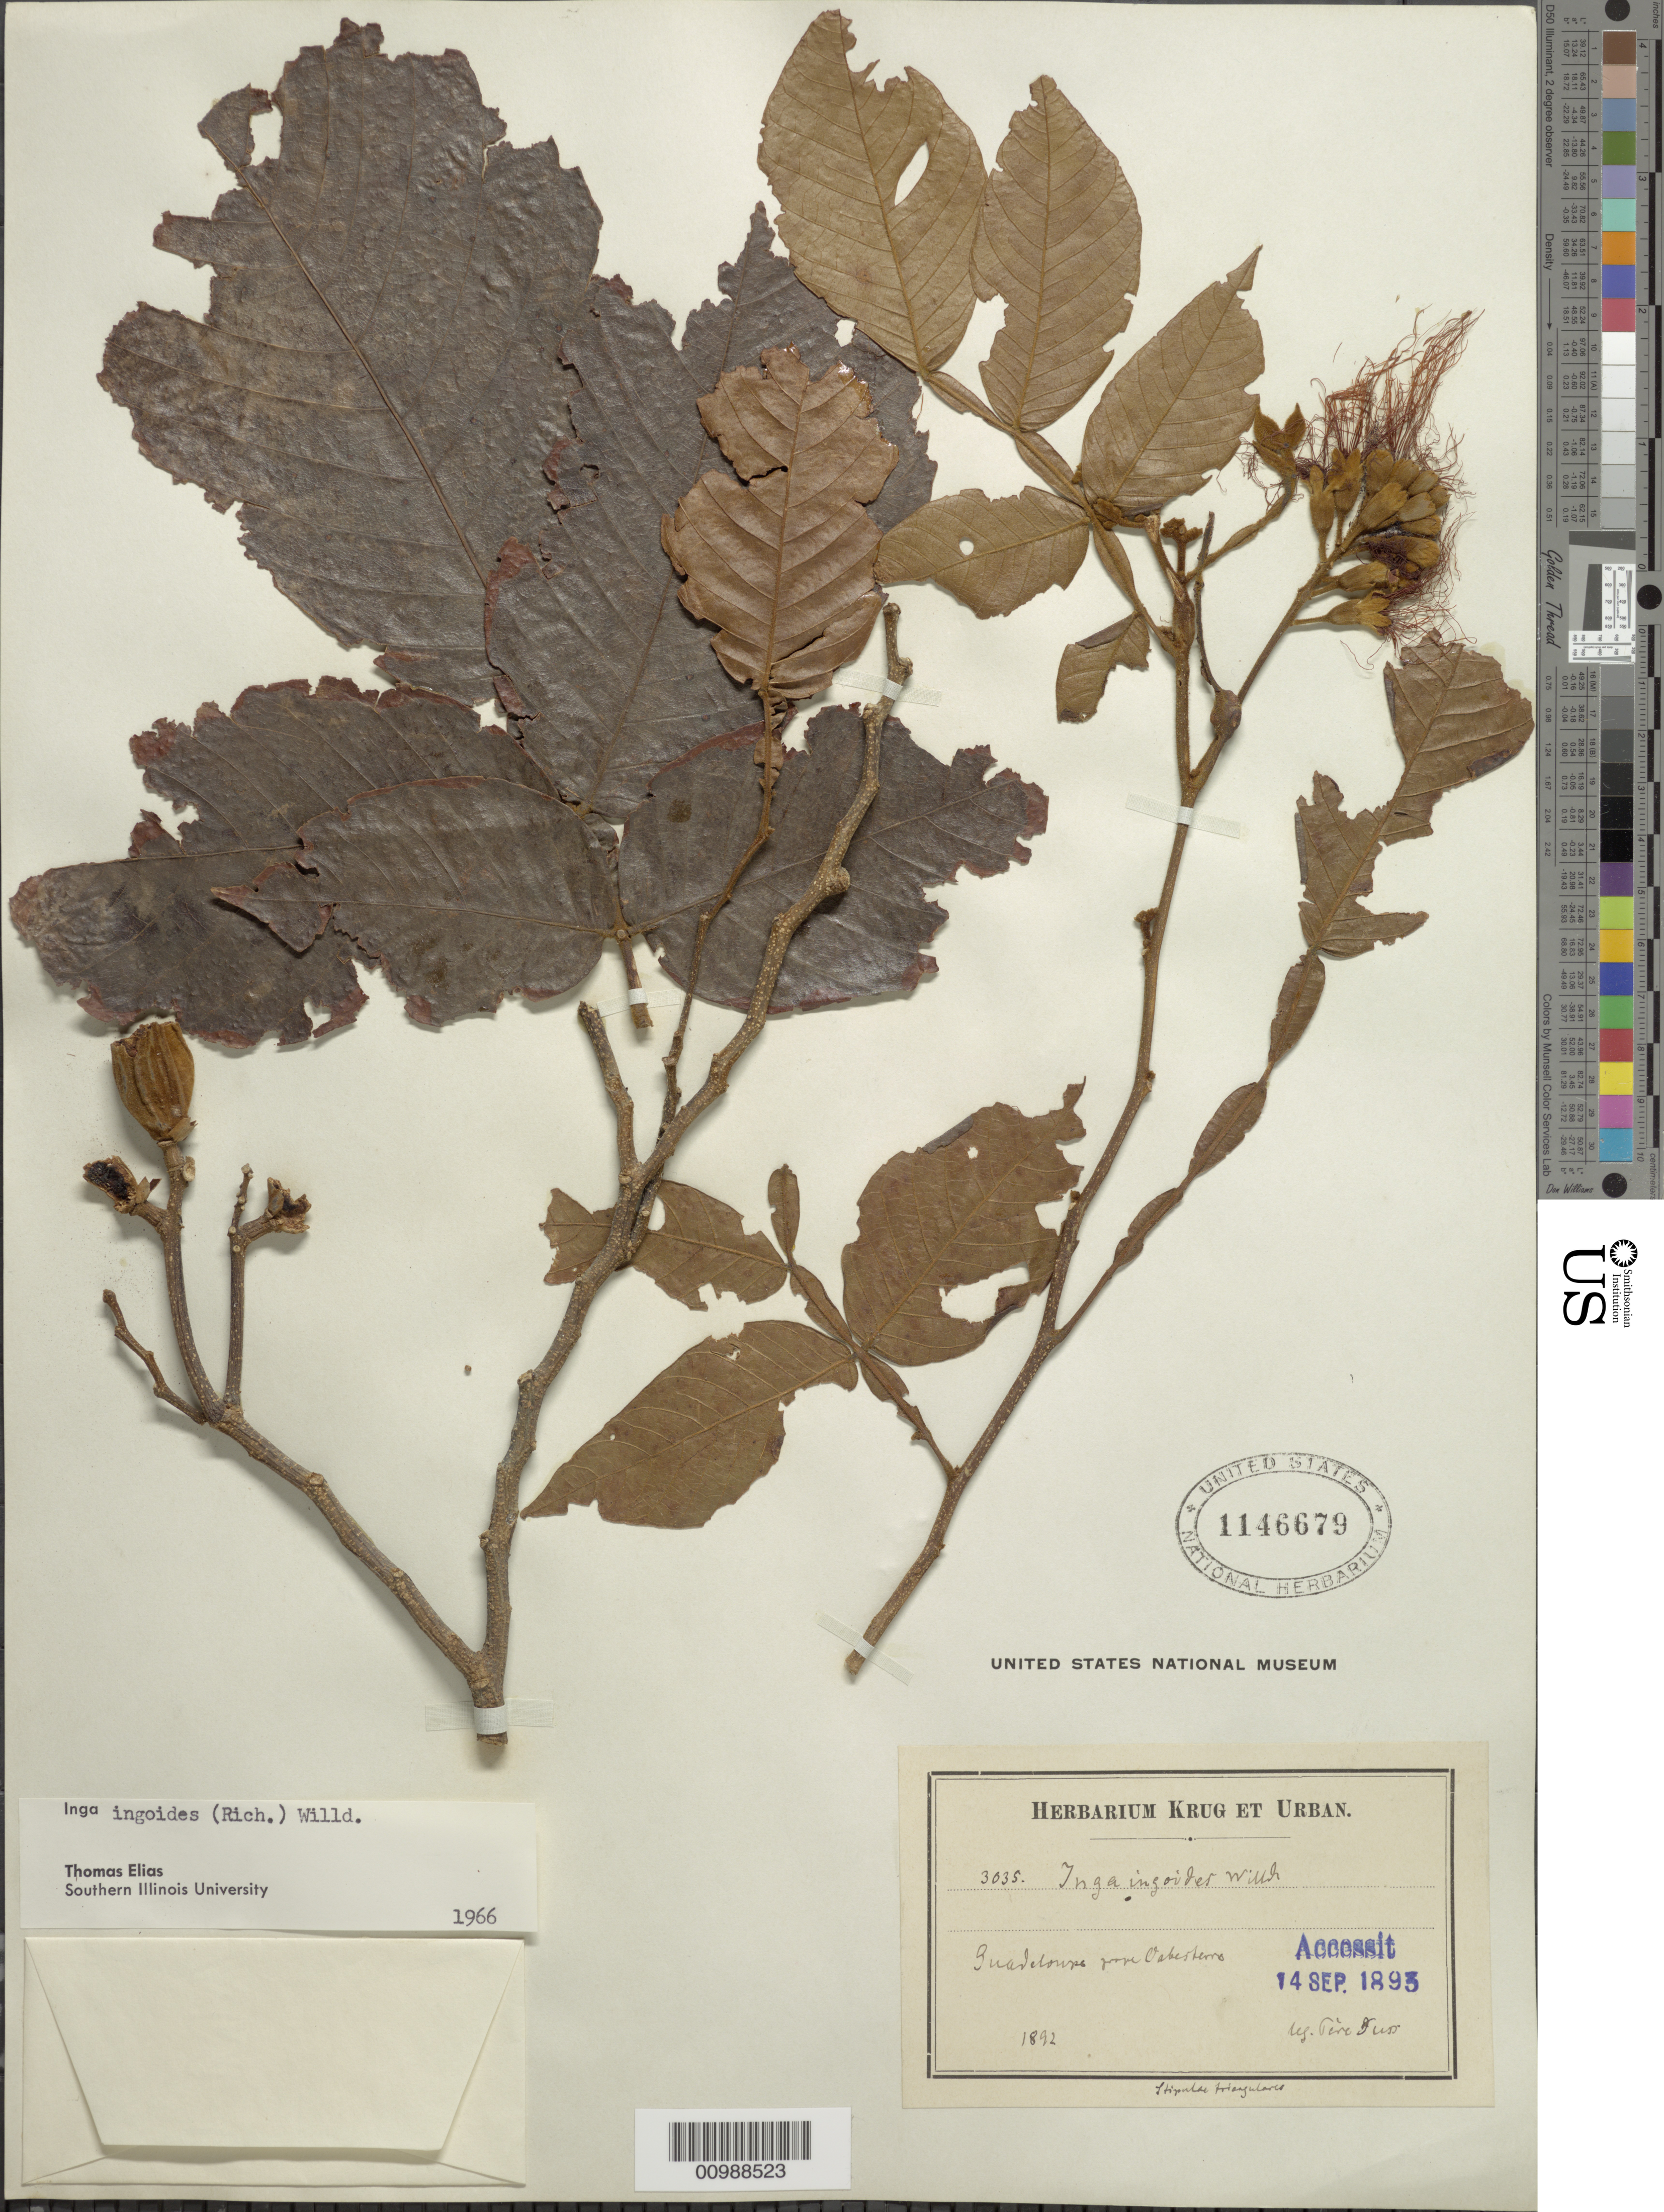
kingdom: Plantae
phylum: Tracheophyta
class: Magnoliopsida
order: Fabales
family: Fabaceae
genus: Inga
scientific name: Inga ingoides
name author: (Rich.) Willd.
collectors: Père Duss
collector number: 3035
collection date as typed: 01 Jan 1892 to 31 Dec 1892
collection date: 1892-01-01/1892-12-31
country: Guadeloupe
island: Basse Terre [Guadeloupe]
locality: Capesterre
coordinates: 0 N, 0 E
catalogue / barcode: US 1146679